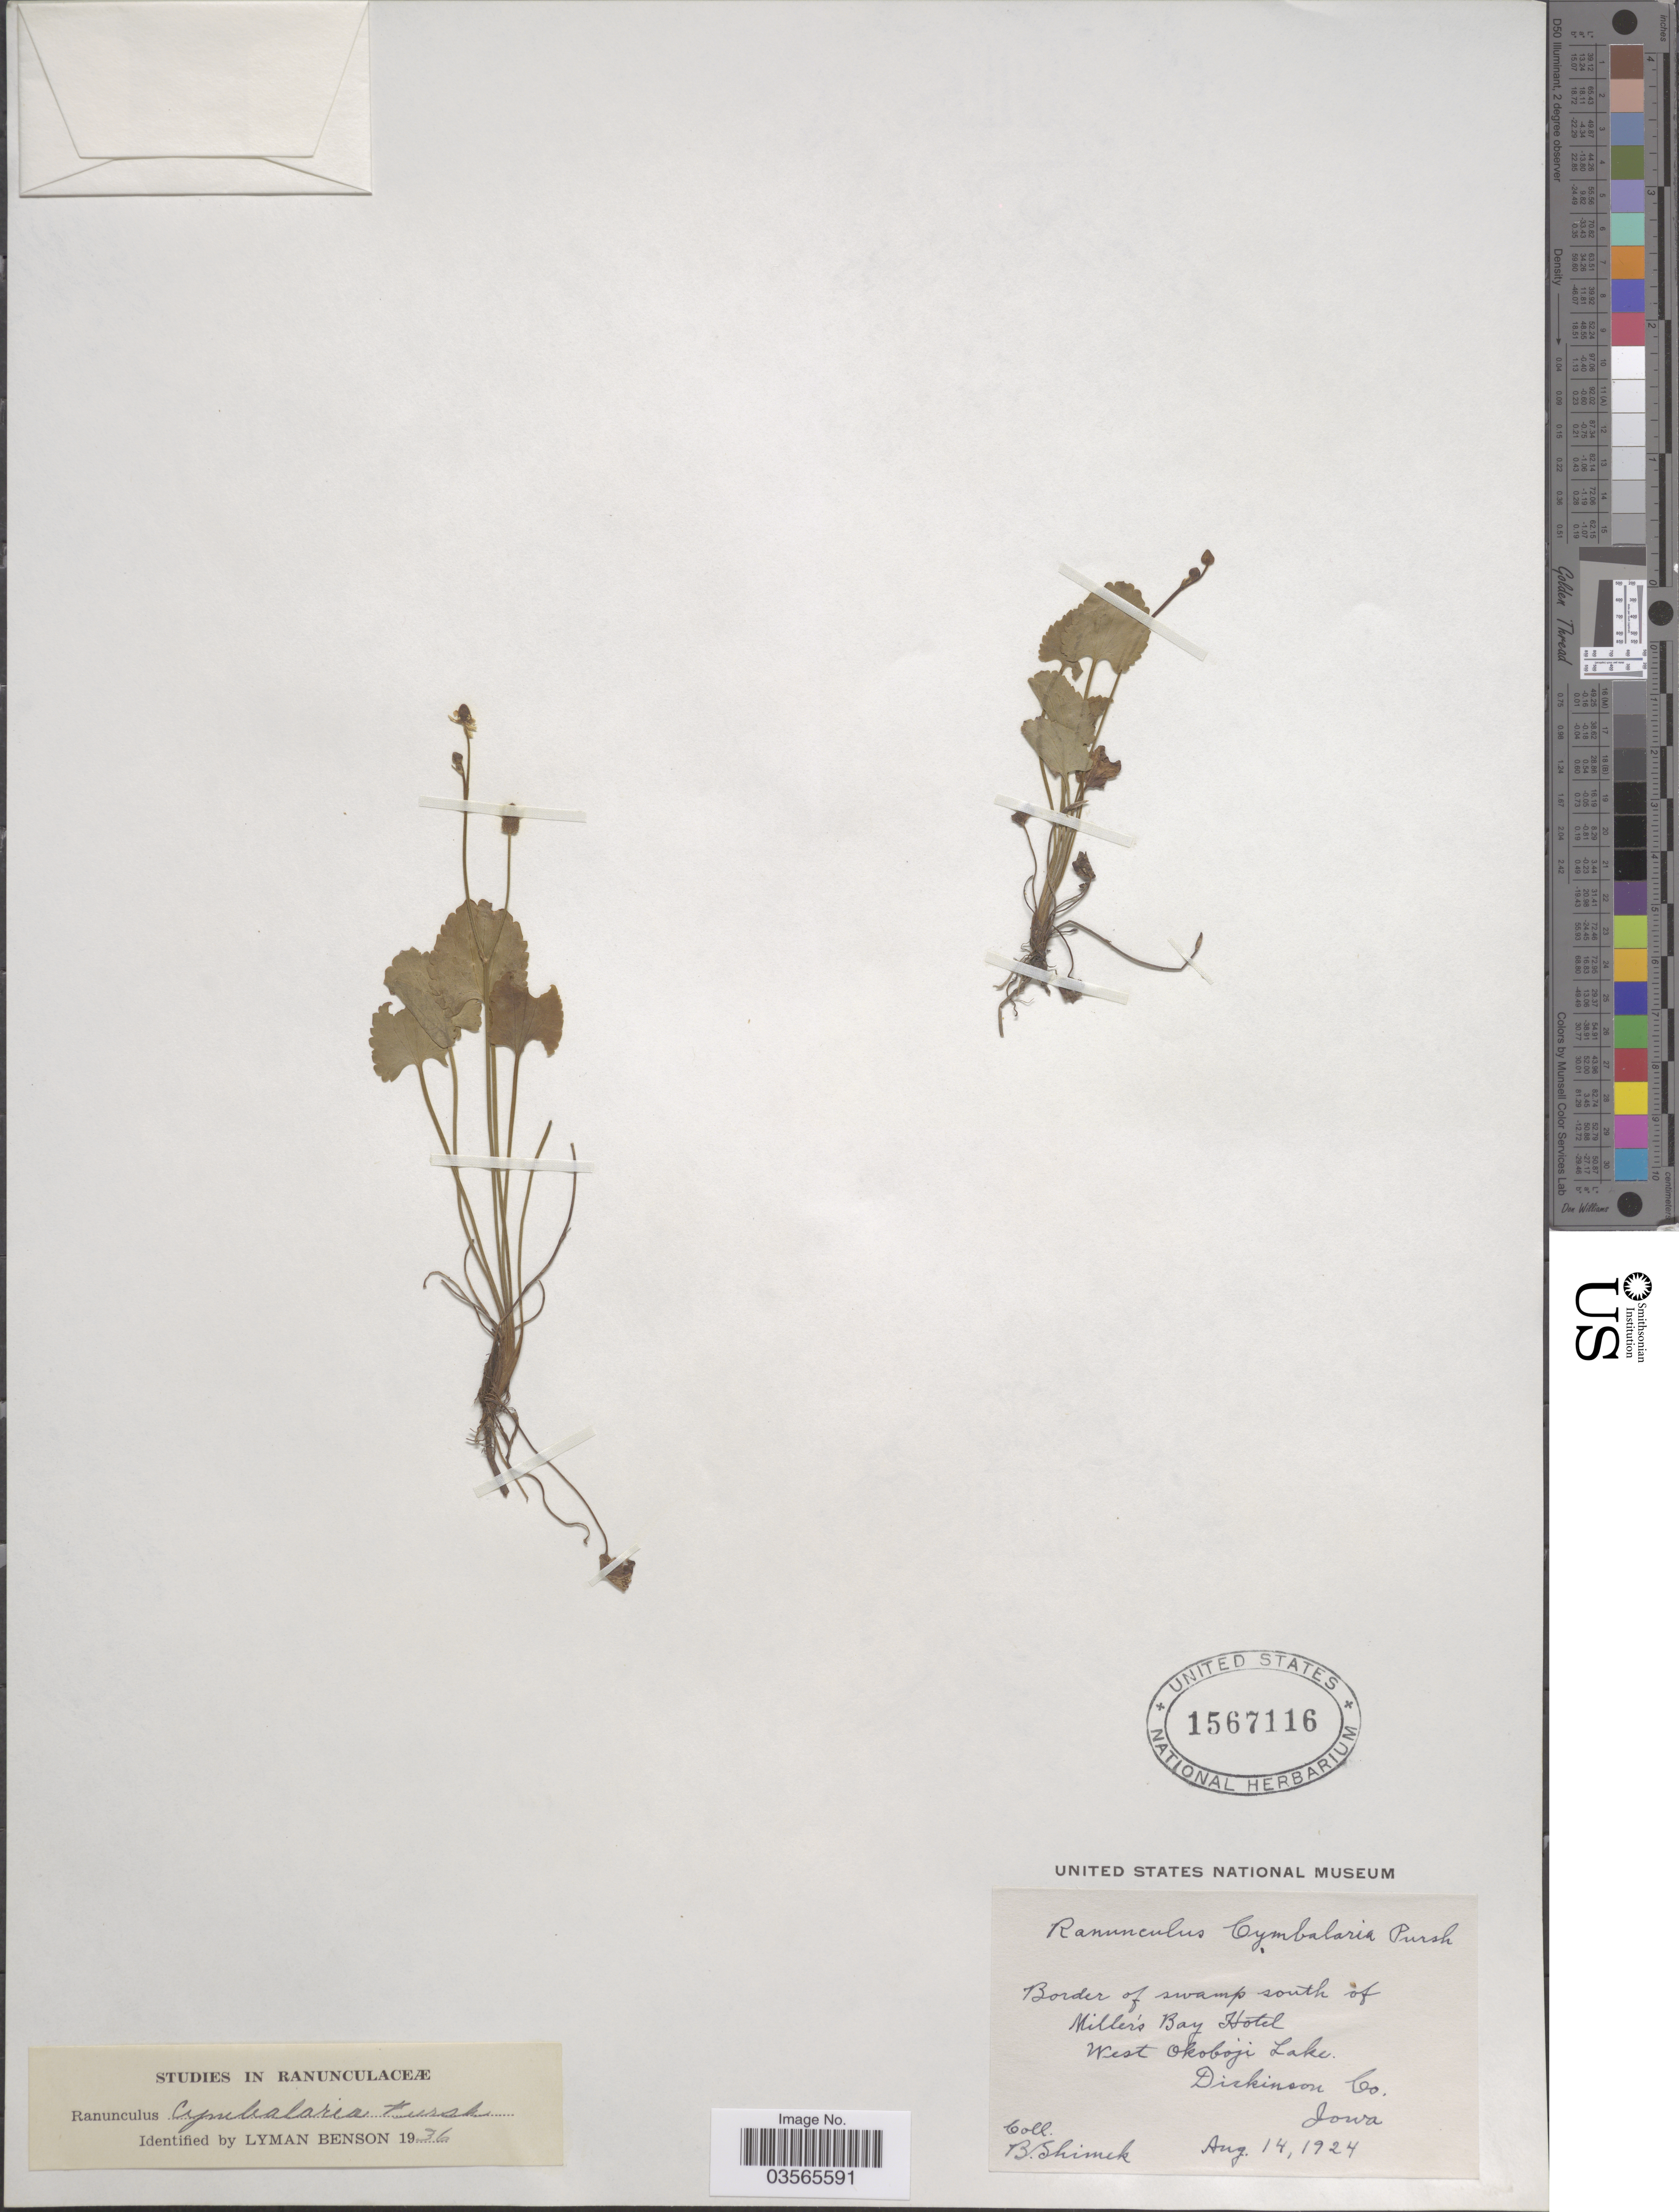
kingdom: Plantae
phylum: Tracheophyta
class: Magnoliopsida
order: Ranunculales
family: Ranunculaceae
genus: Halerpestes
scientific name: Halerpestes cymbalaria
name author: (Pursh) Greene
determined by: Strong, M. T., (US), Smithsonian Institution - National Museum of Natural History (UNITED STATES)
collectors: B. Shimek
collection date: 1924-08-14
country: United States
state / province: Iowa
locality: Border of swamp south of Millers Bay Hotel. West Okoboji Lake. Dickinson Co.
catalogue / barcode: US 1567116